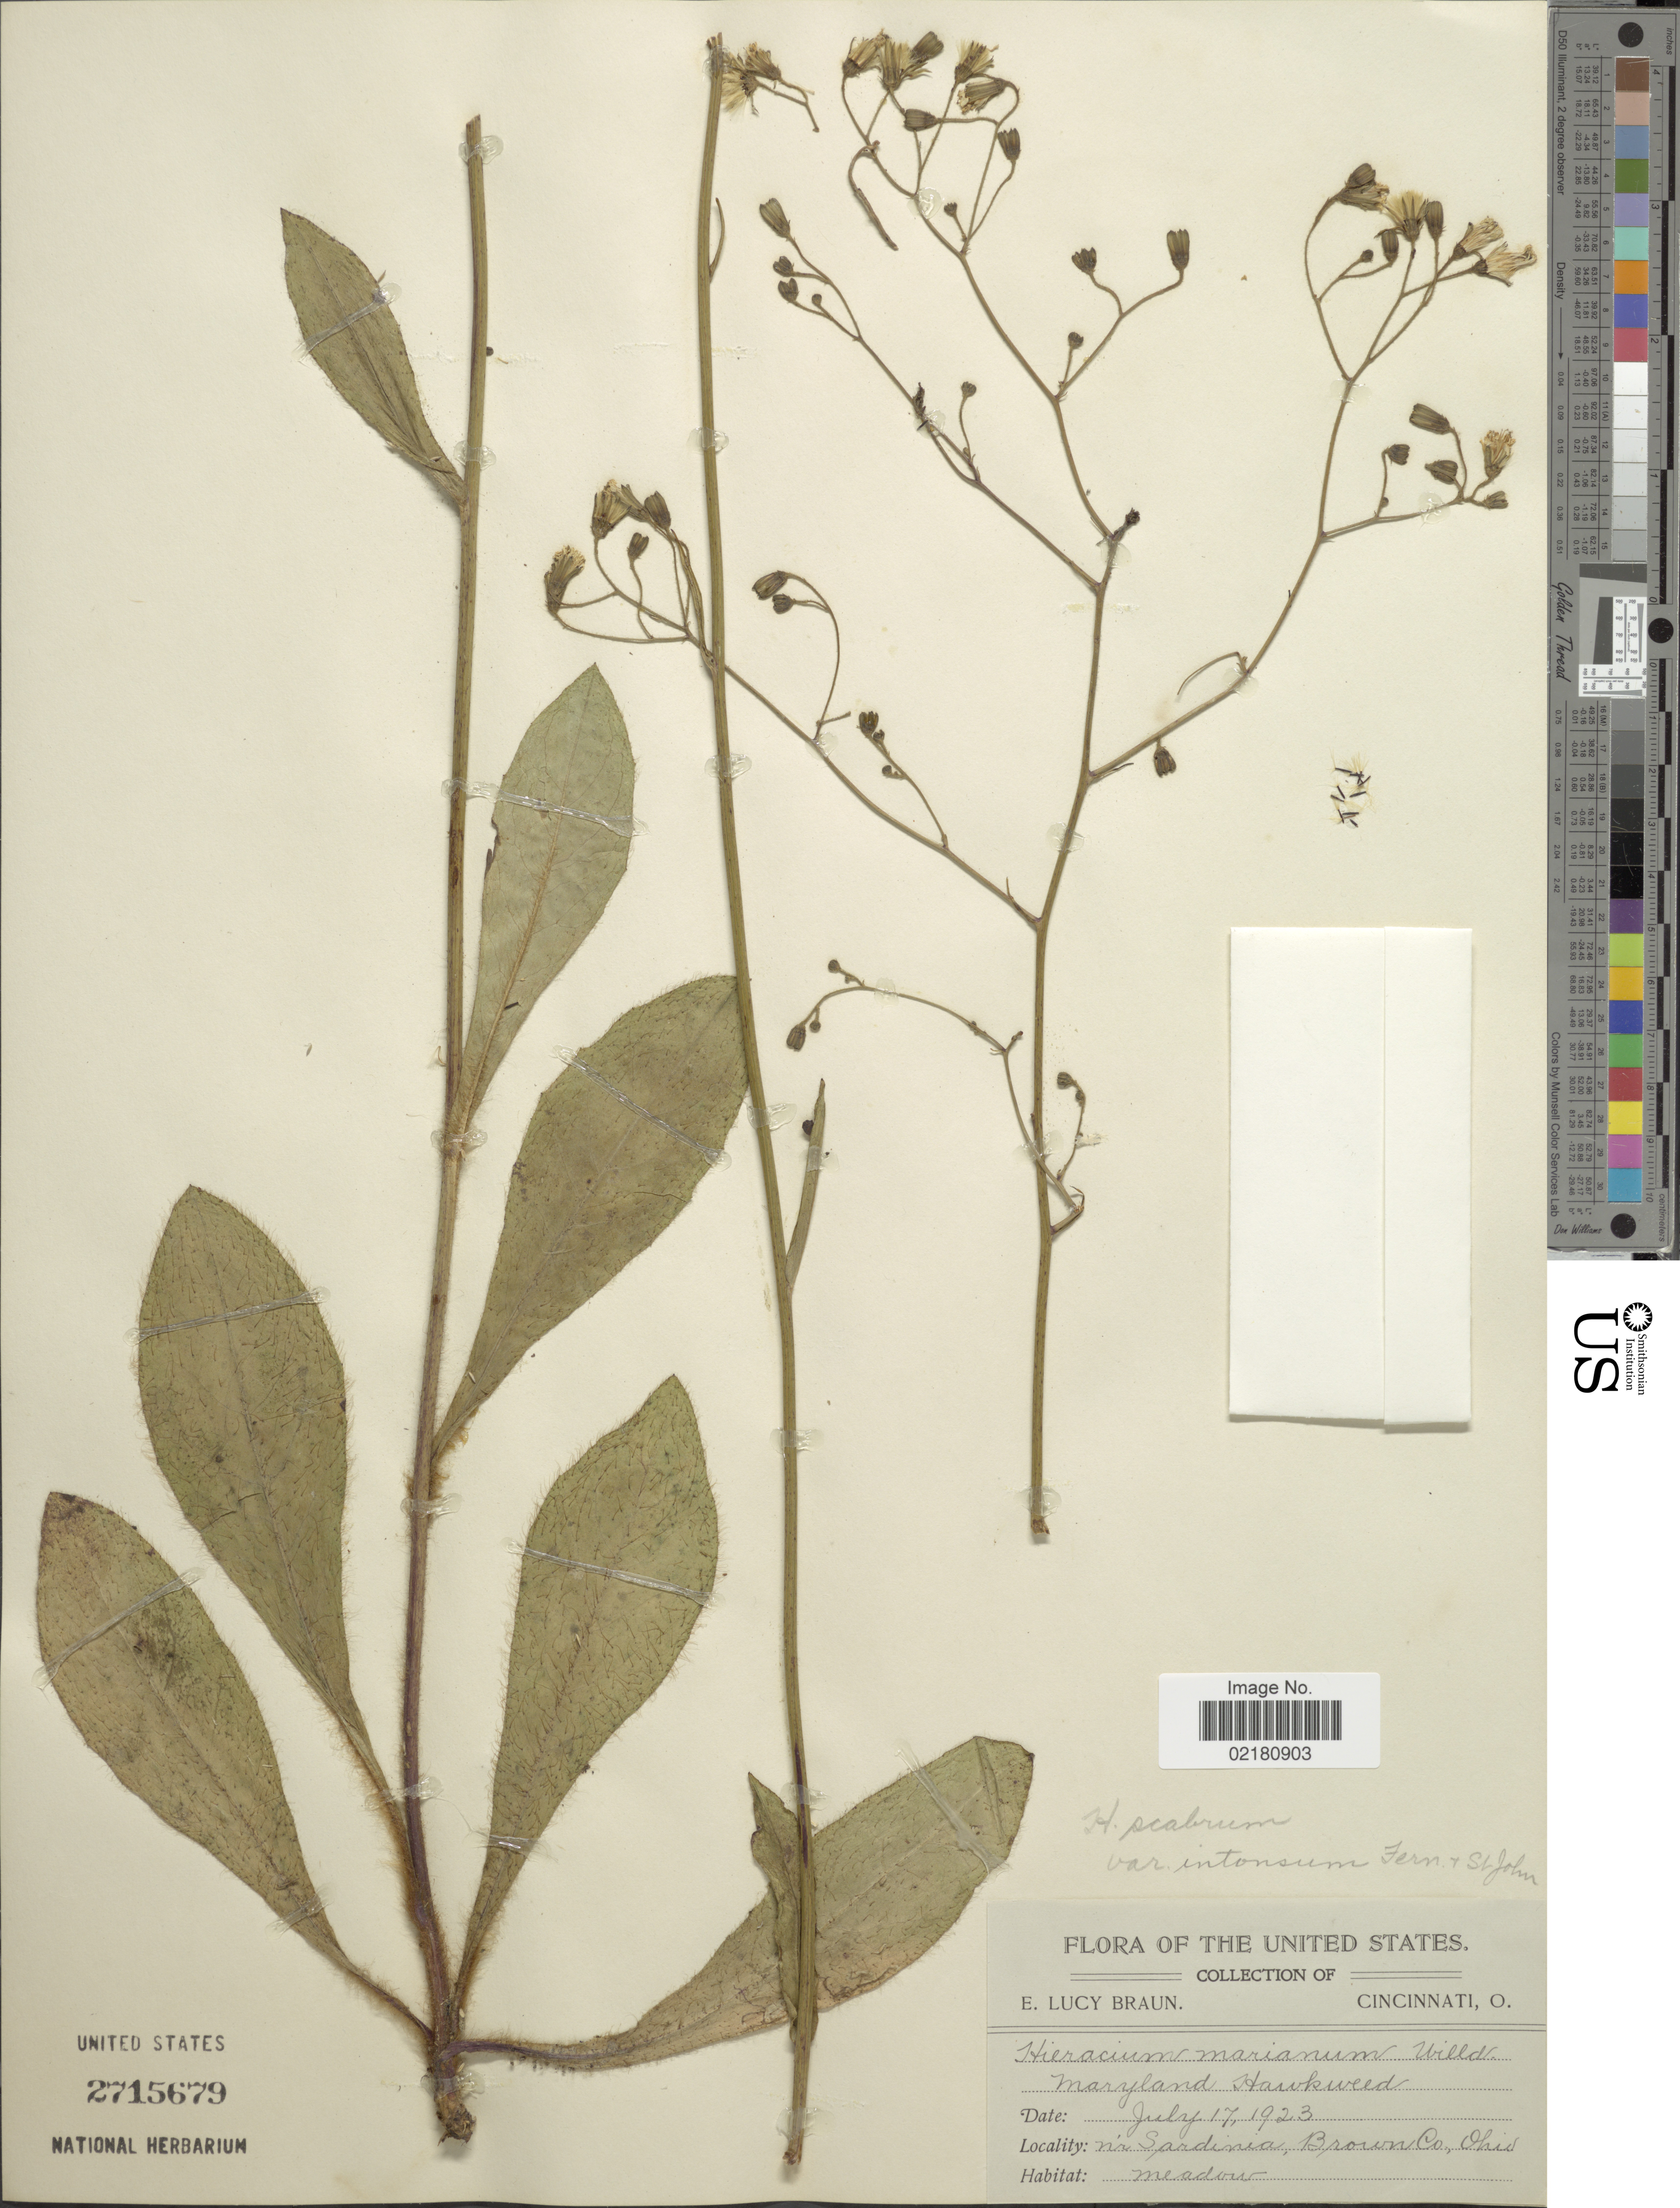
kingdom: Plantae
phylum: Tracheophyta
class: Magnoliopsida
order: Asterales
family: Asteraceae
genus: Pilosella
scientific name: Pilosella verruculata subsp. verruculata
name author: (Link) Soják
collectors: E. L. Braun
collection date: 1923-07-17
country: United States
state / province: Ohio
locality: Nr Sardinia, Brown Co.. meadow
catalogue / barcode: US 2715679